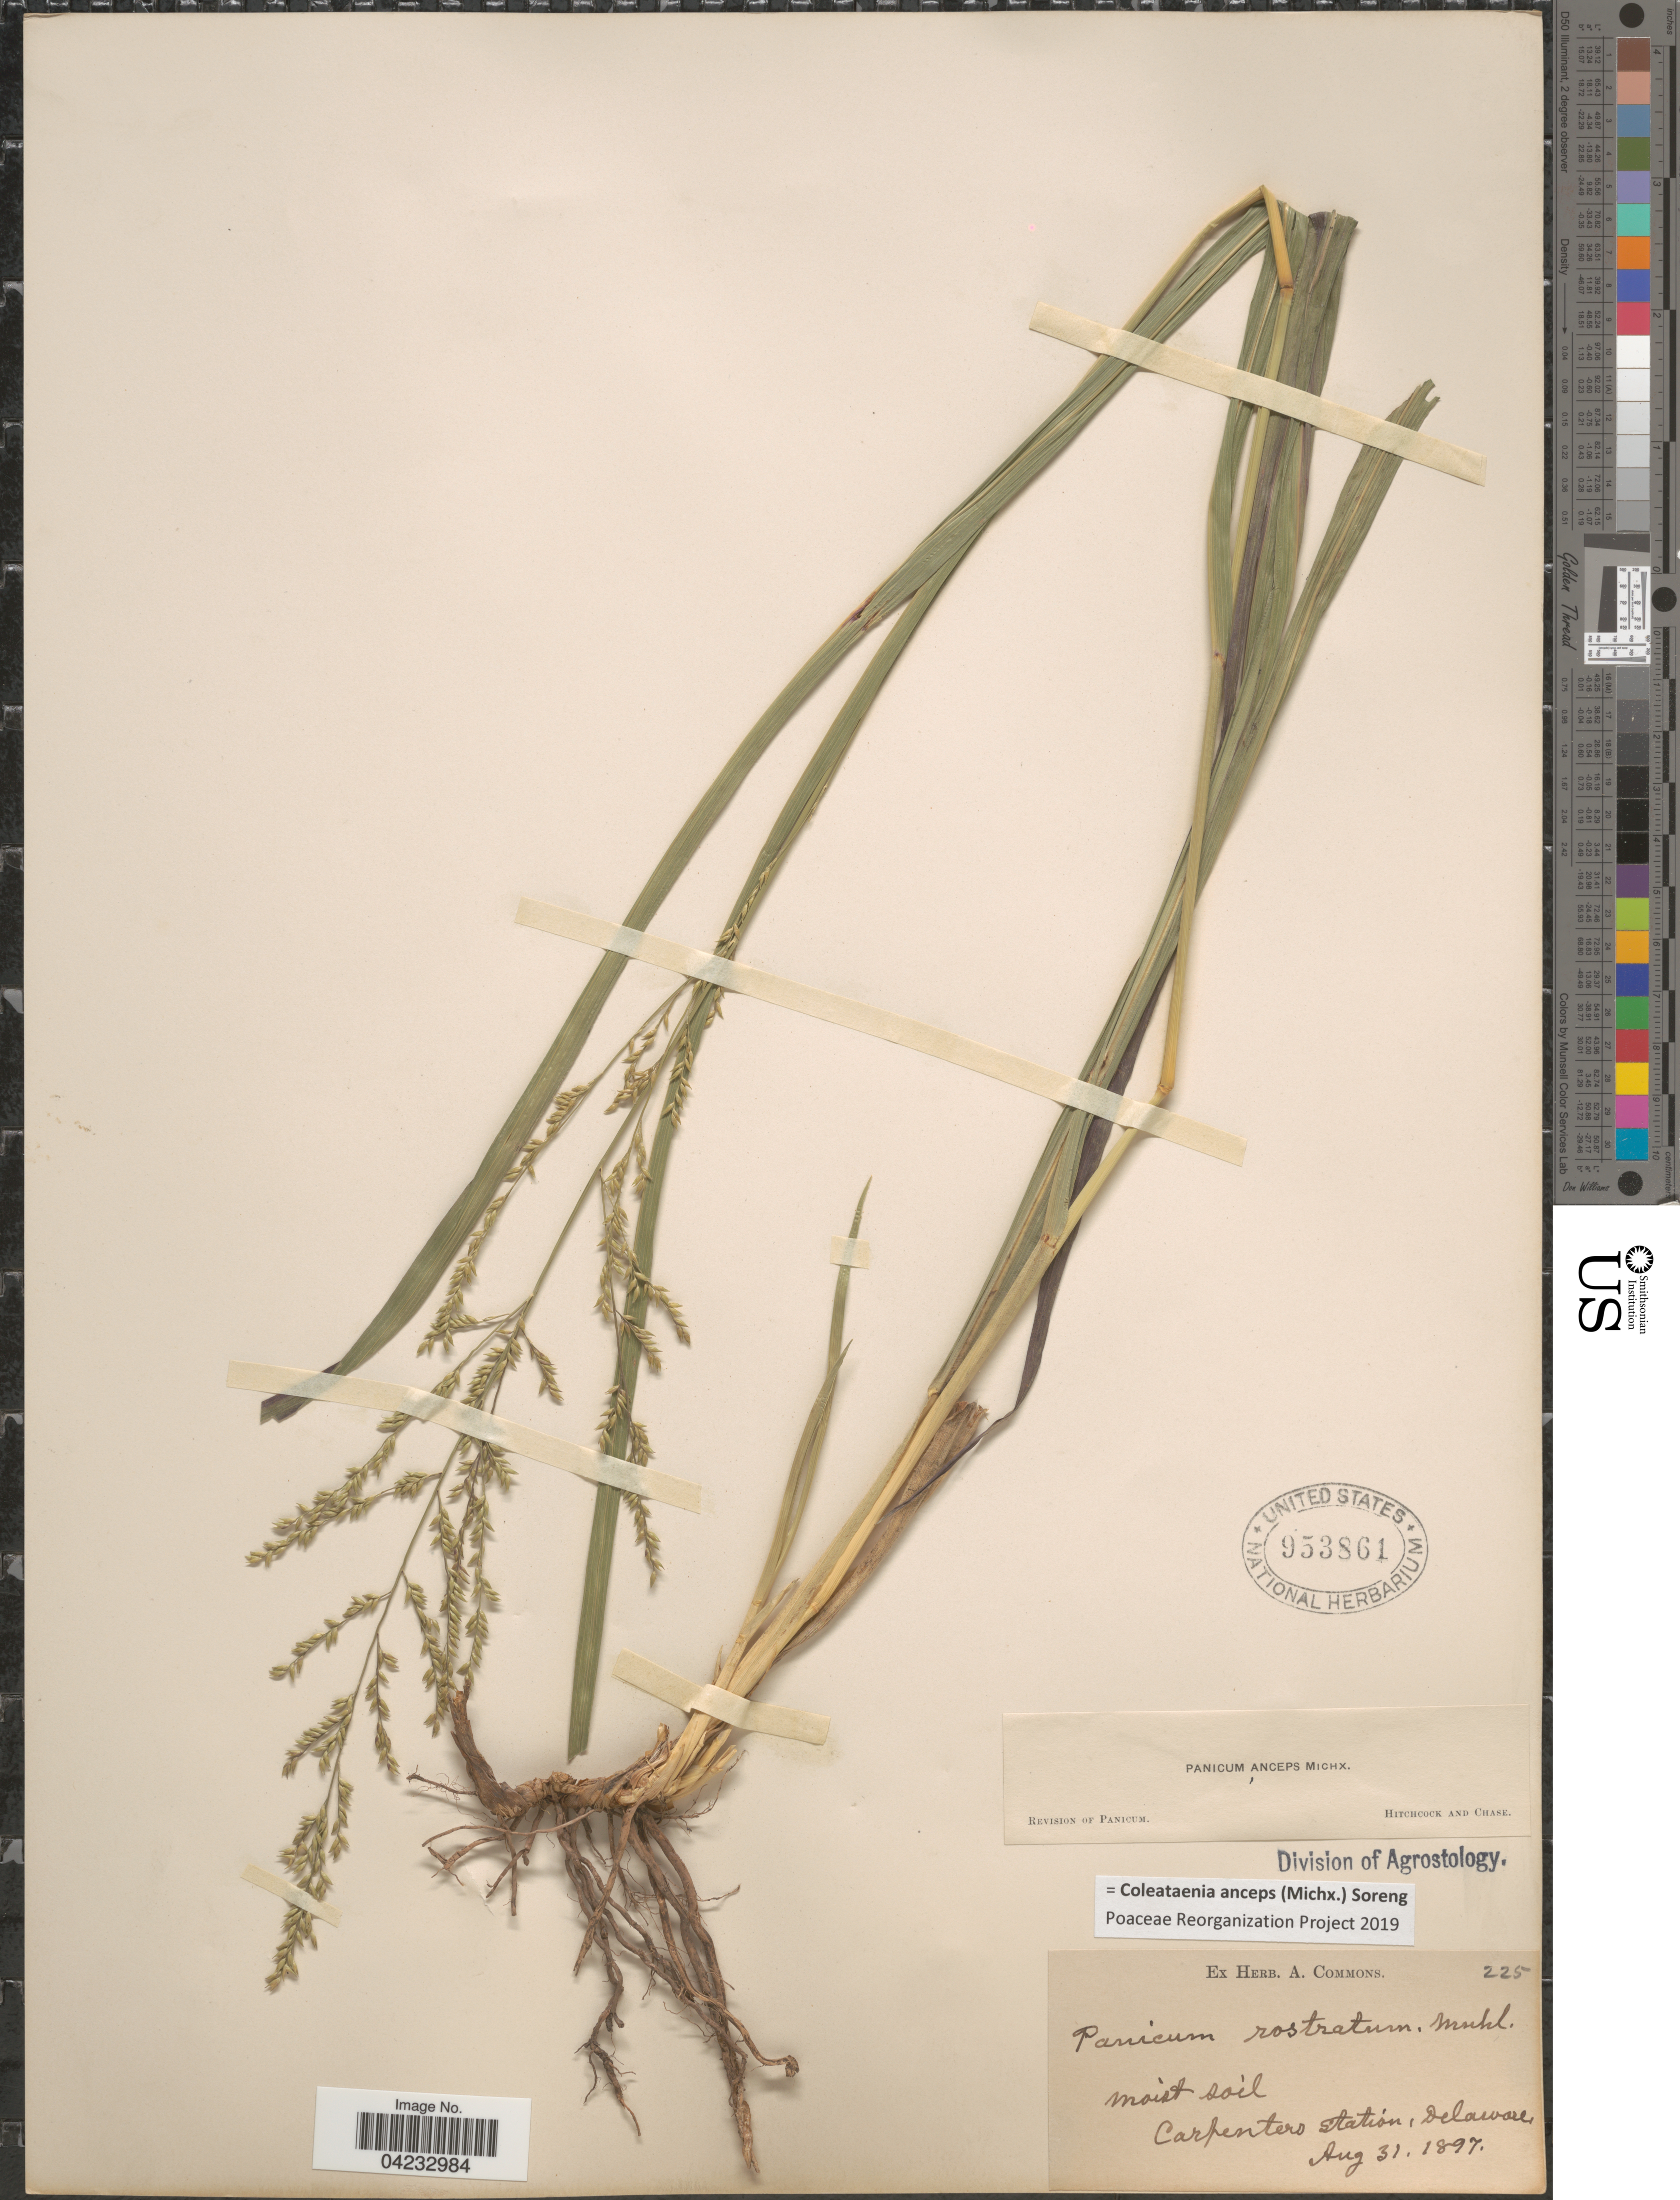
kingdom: Plantae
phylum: Tracheophyta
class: Liliopsida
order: Poales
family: Poaceae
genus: Coleataenia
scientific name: Coleataenia anceps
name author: (Michx.) Soreng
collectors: ex herb. A. Commons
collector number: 225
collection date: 1897-08-31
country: United States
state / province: Delaware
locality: Carpenter's Station.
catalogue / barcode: US 953861